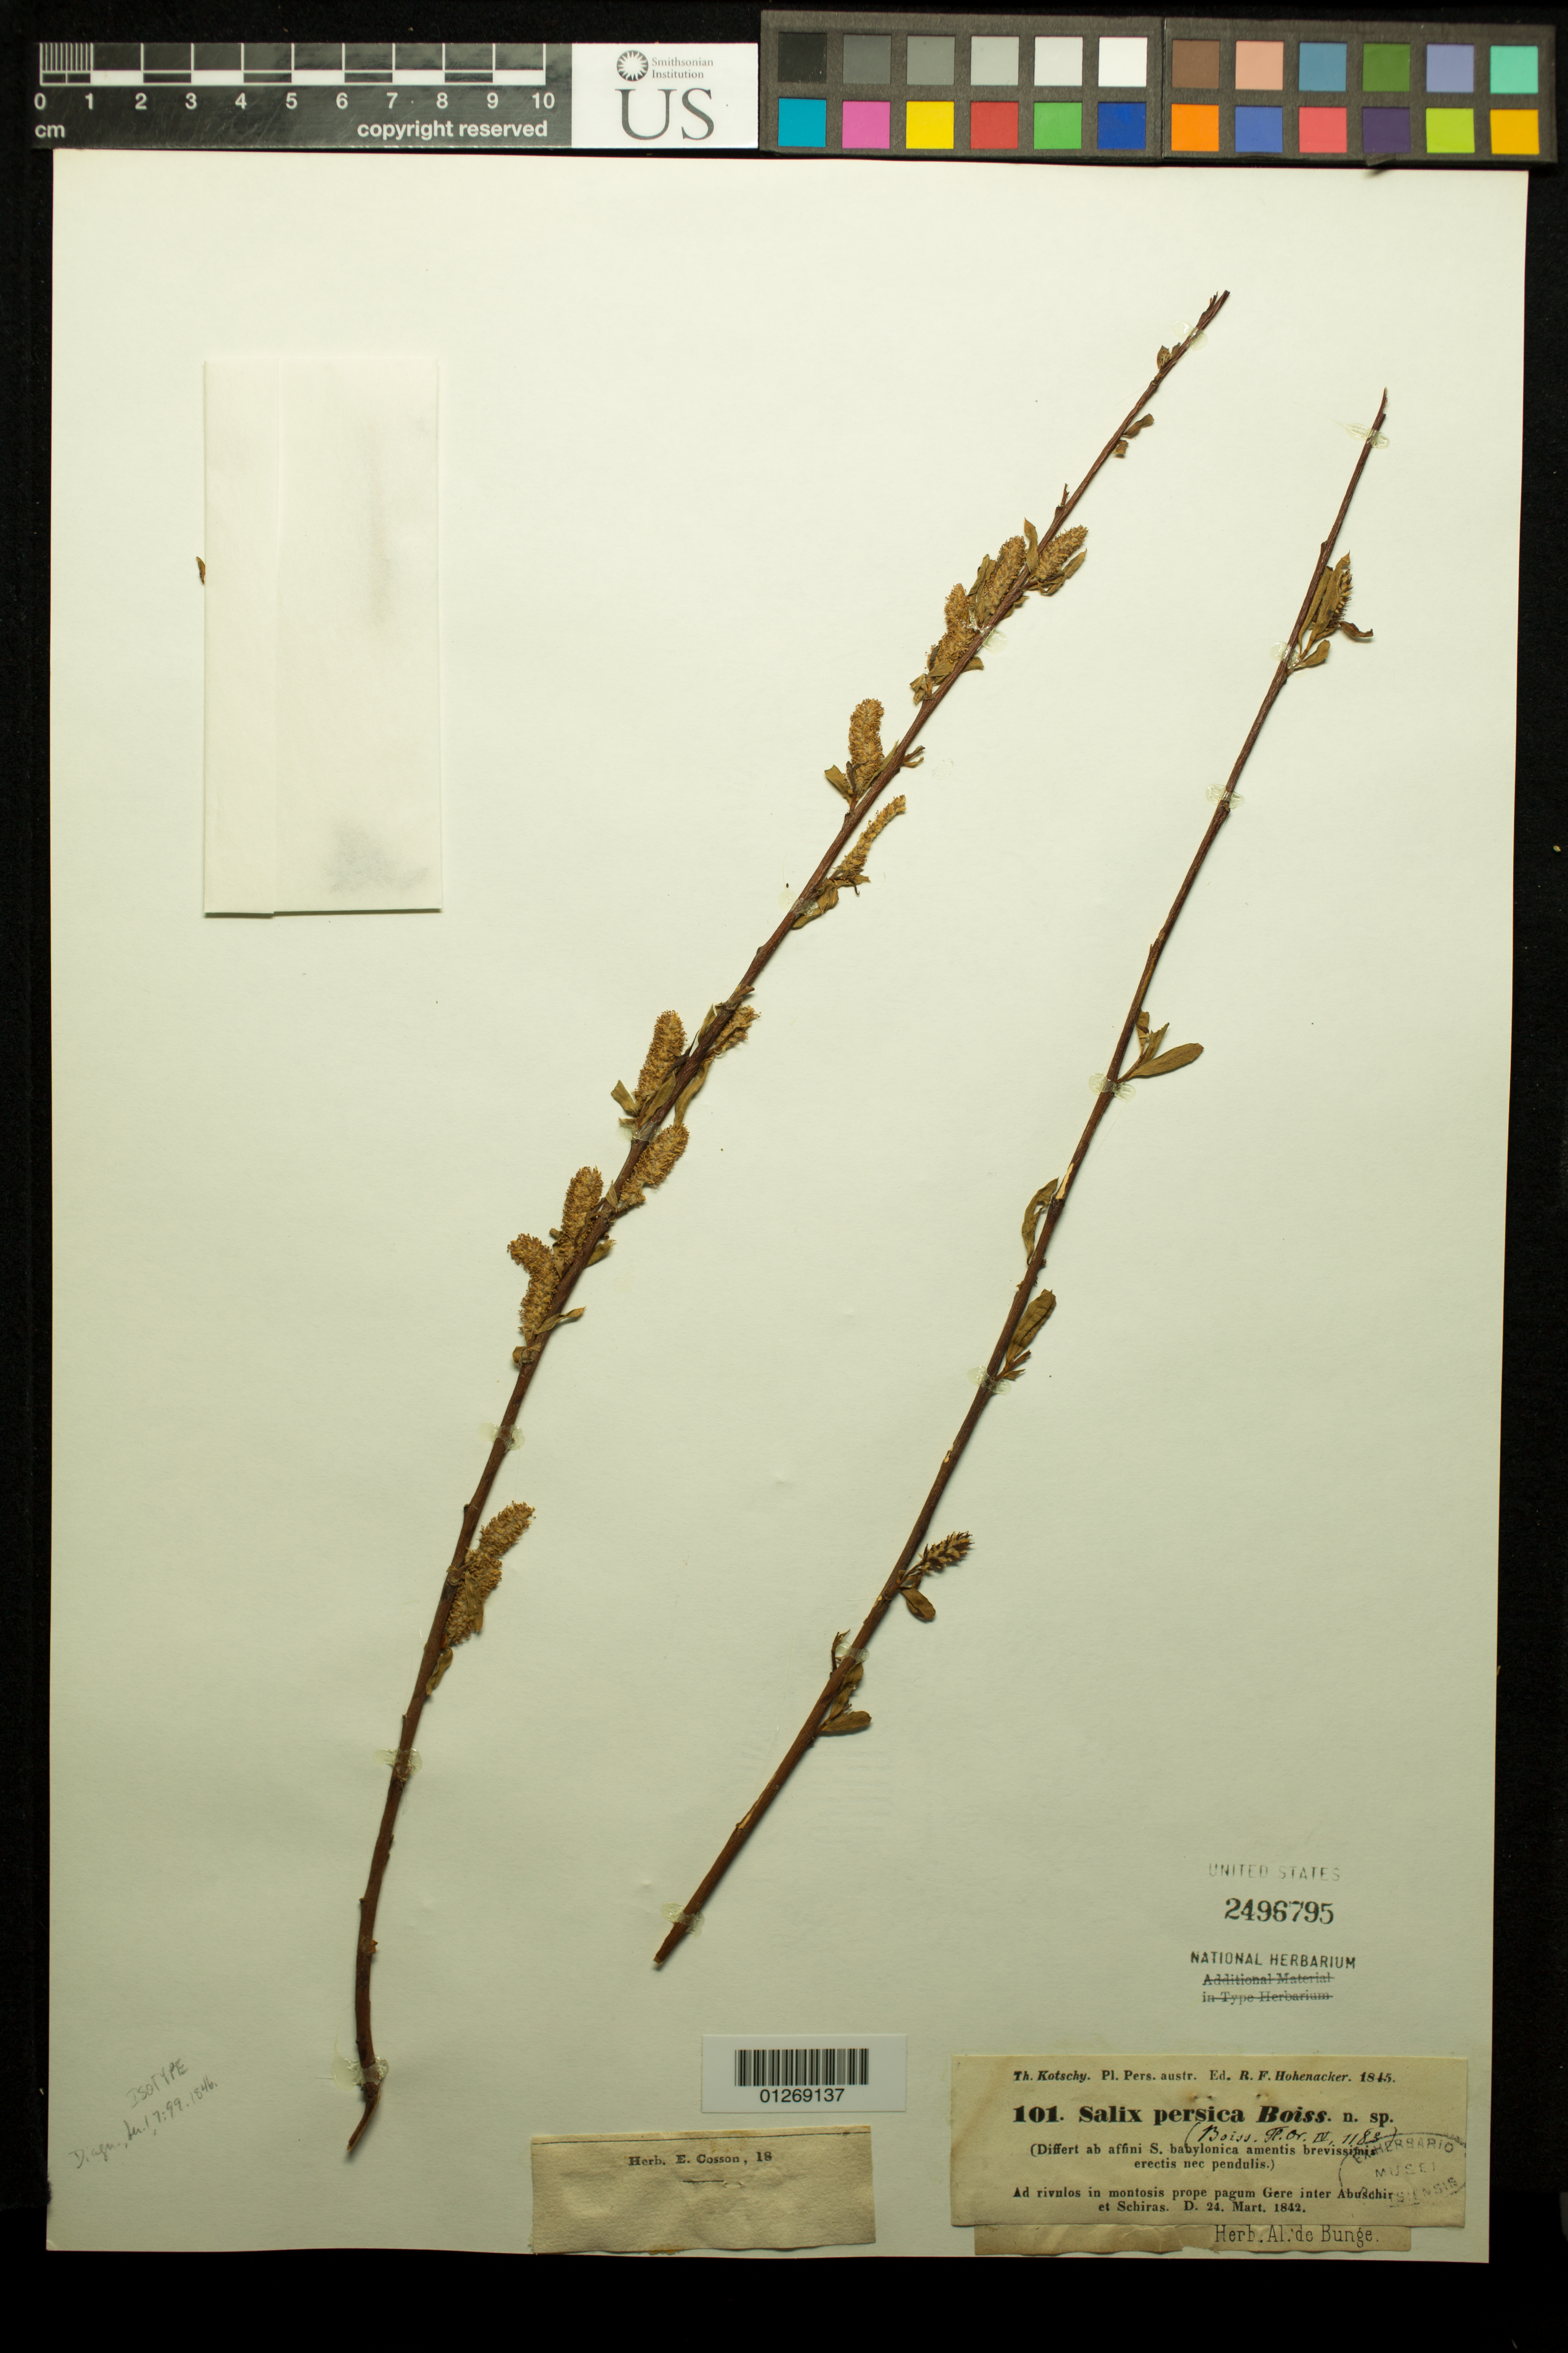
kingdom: Plantae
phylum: Tracheophyta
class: Magnoliopsida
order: Malpighiales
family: Salicaceae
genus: Salix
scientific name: Salix persica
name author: Boiss.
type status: Type Collection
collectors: K. G. Kotschy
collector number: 101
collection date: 1842-03-24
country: Iran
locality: Ad rivulos in montosis prope pagum Gere inter Abuschir et Schiras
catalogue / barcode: US 2496795